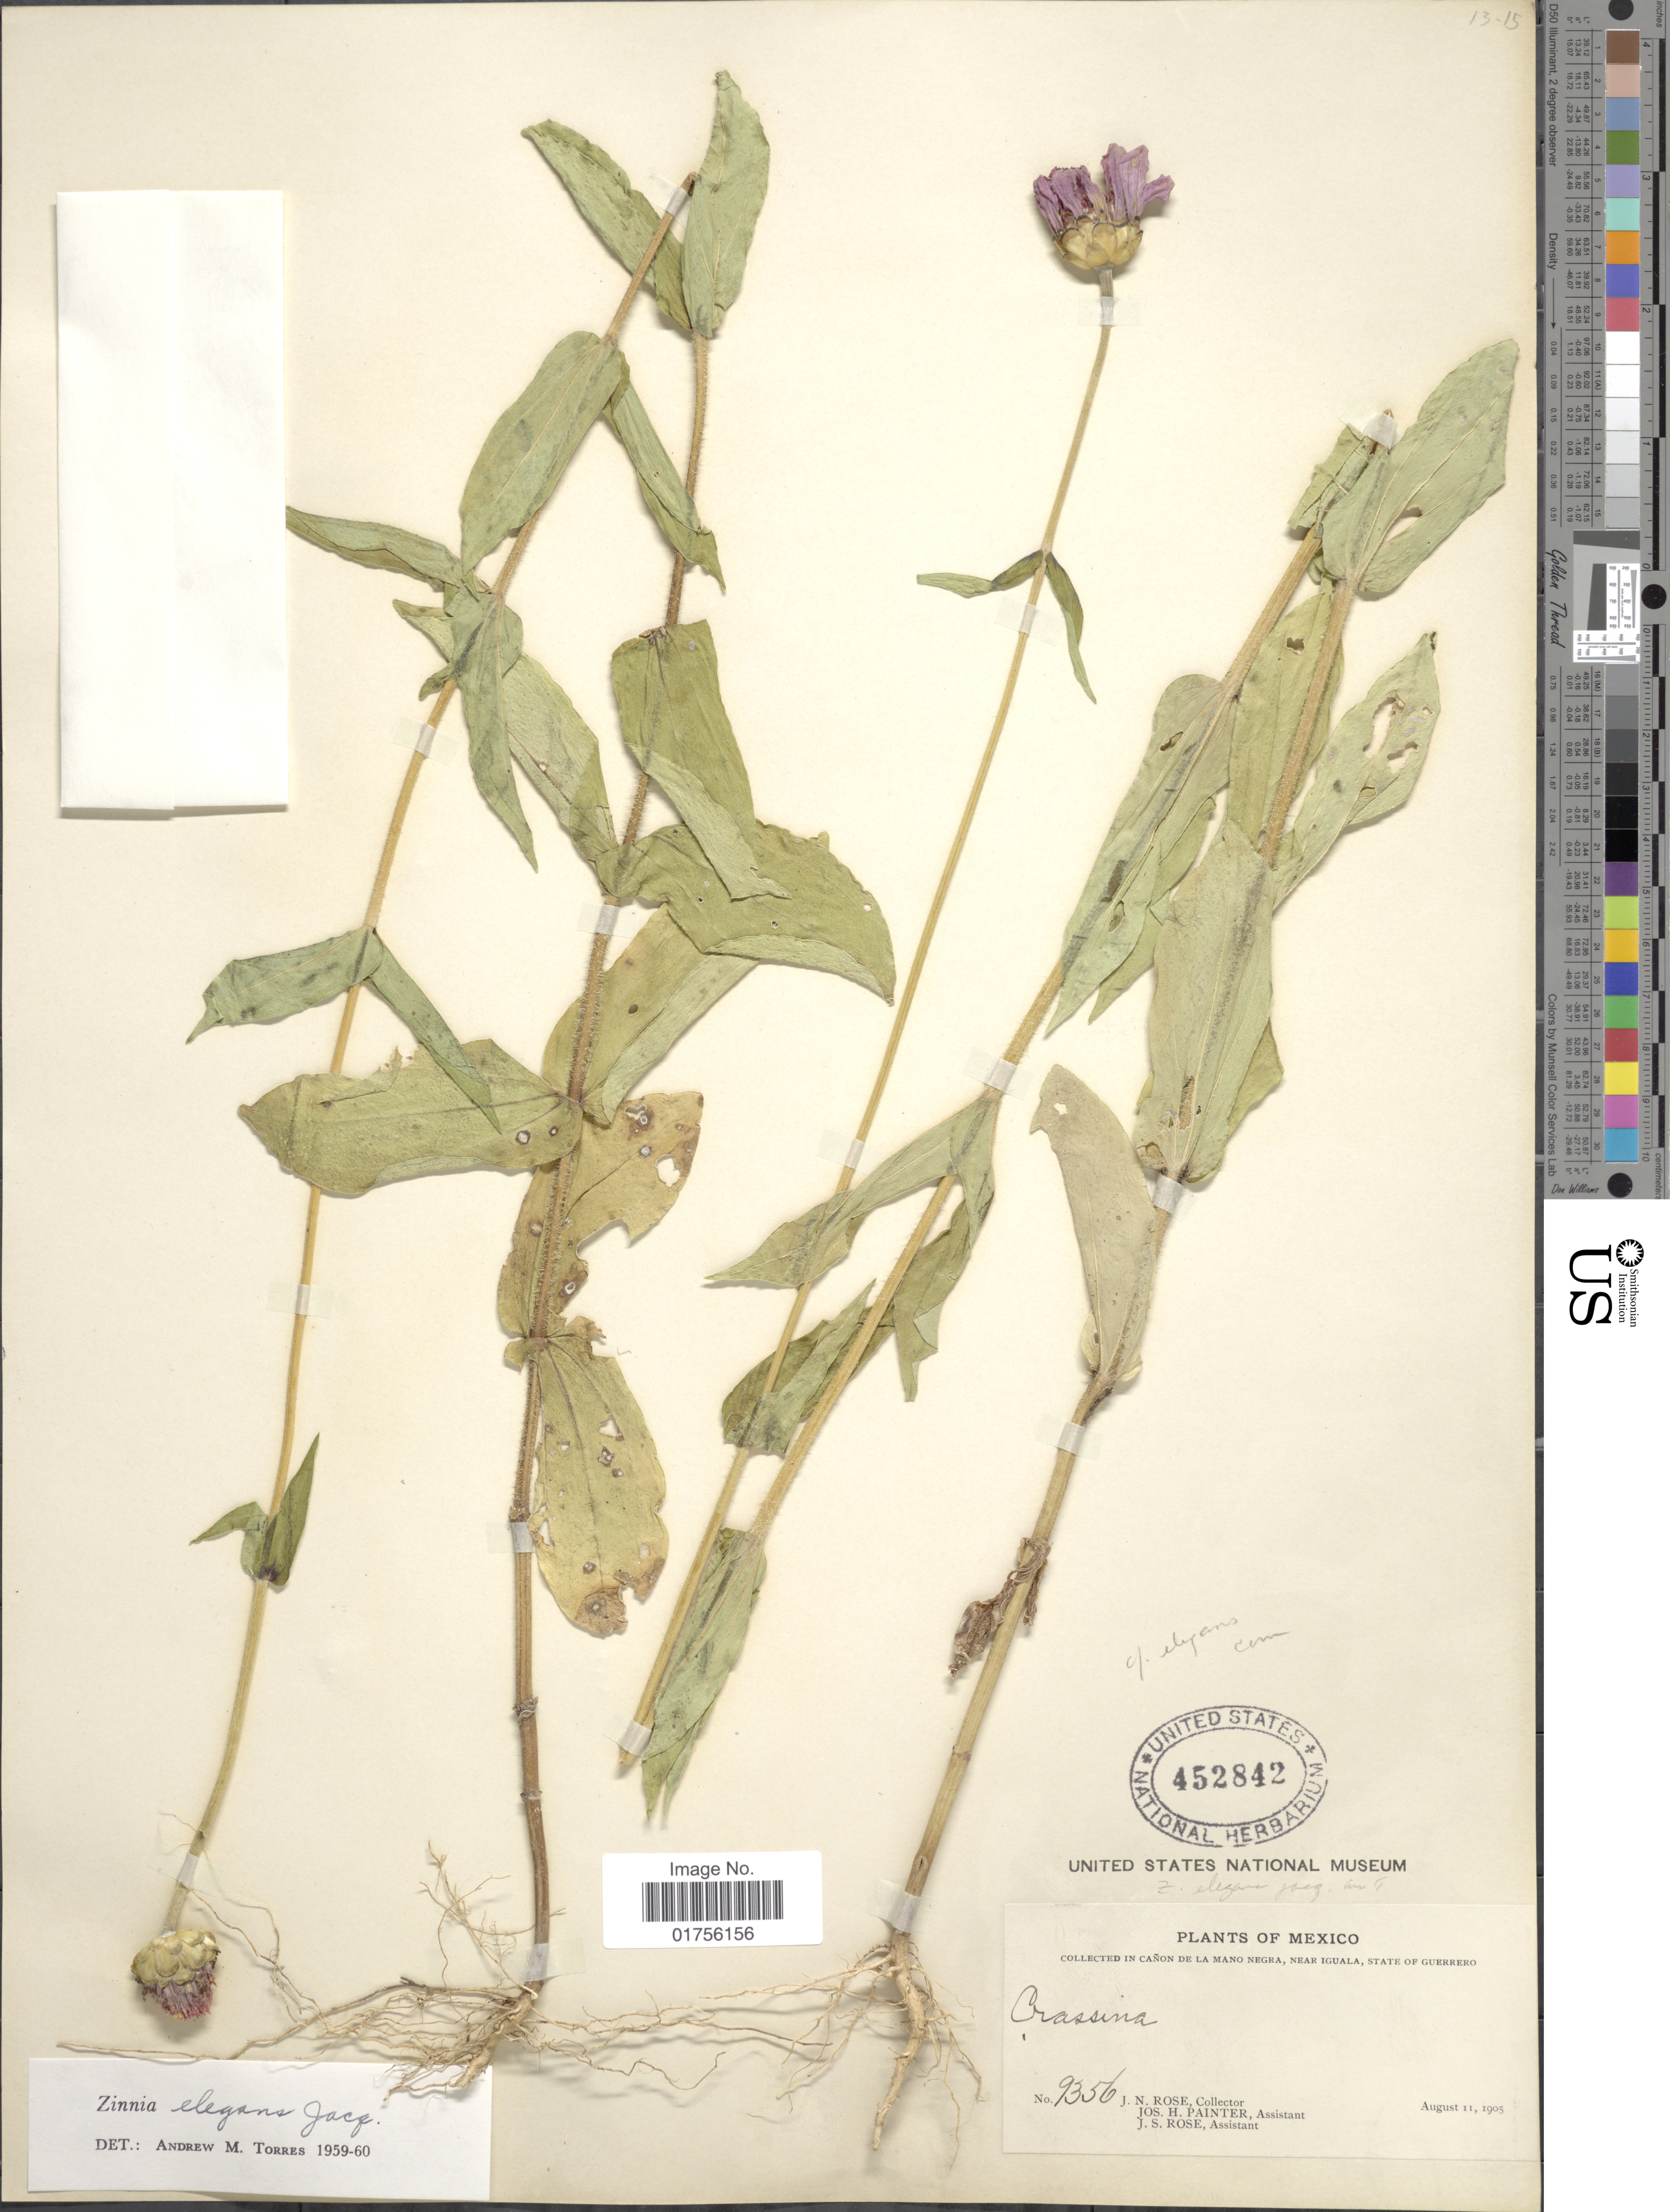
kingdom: Plantae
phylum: Tracheophyta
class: Magnoliopsida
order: Asterales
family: Asteraceae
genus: Zinnia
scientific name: Zinnia elegans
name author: Jacq.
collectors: J. N. Rose, J. H. Painter & J. S. Rose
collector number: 9356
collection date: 1905-08-11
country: Mexico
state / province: Guerrero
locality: In Canon de La Mano Negra, Near Iguala, State of Guerrero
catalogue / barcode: US 452842